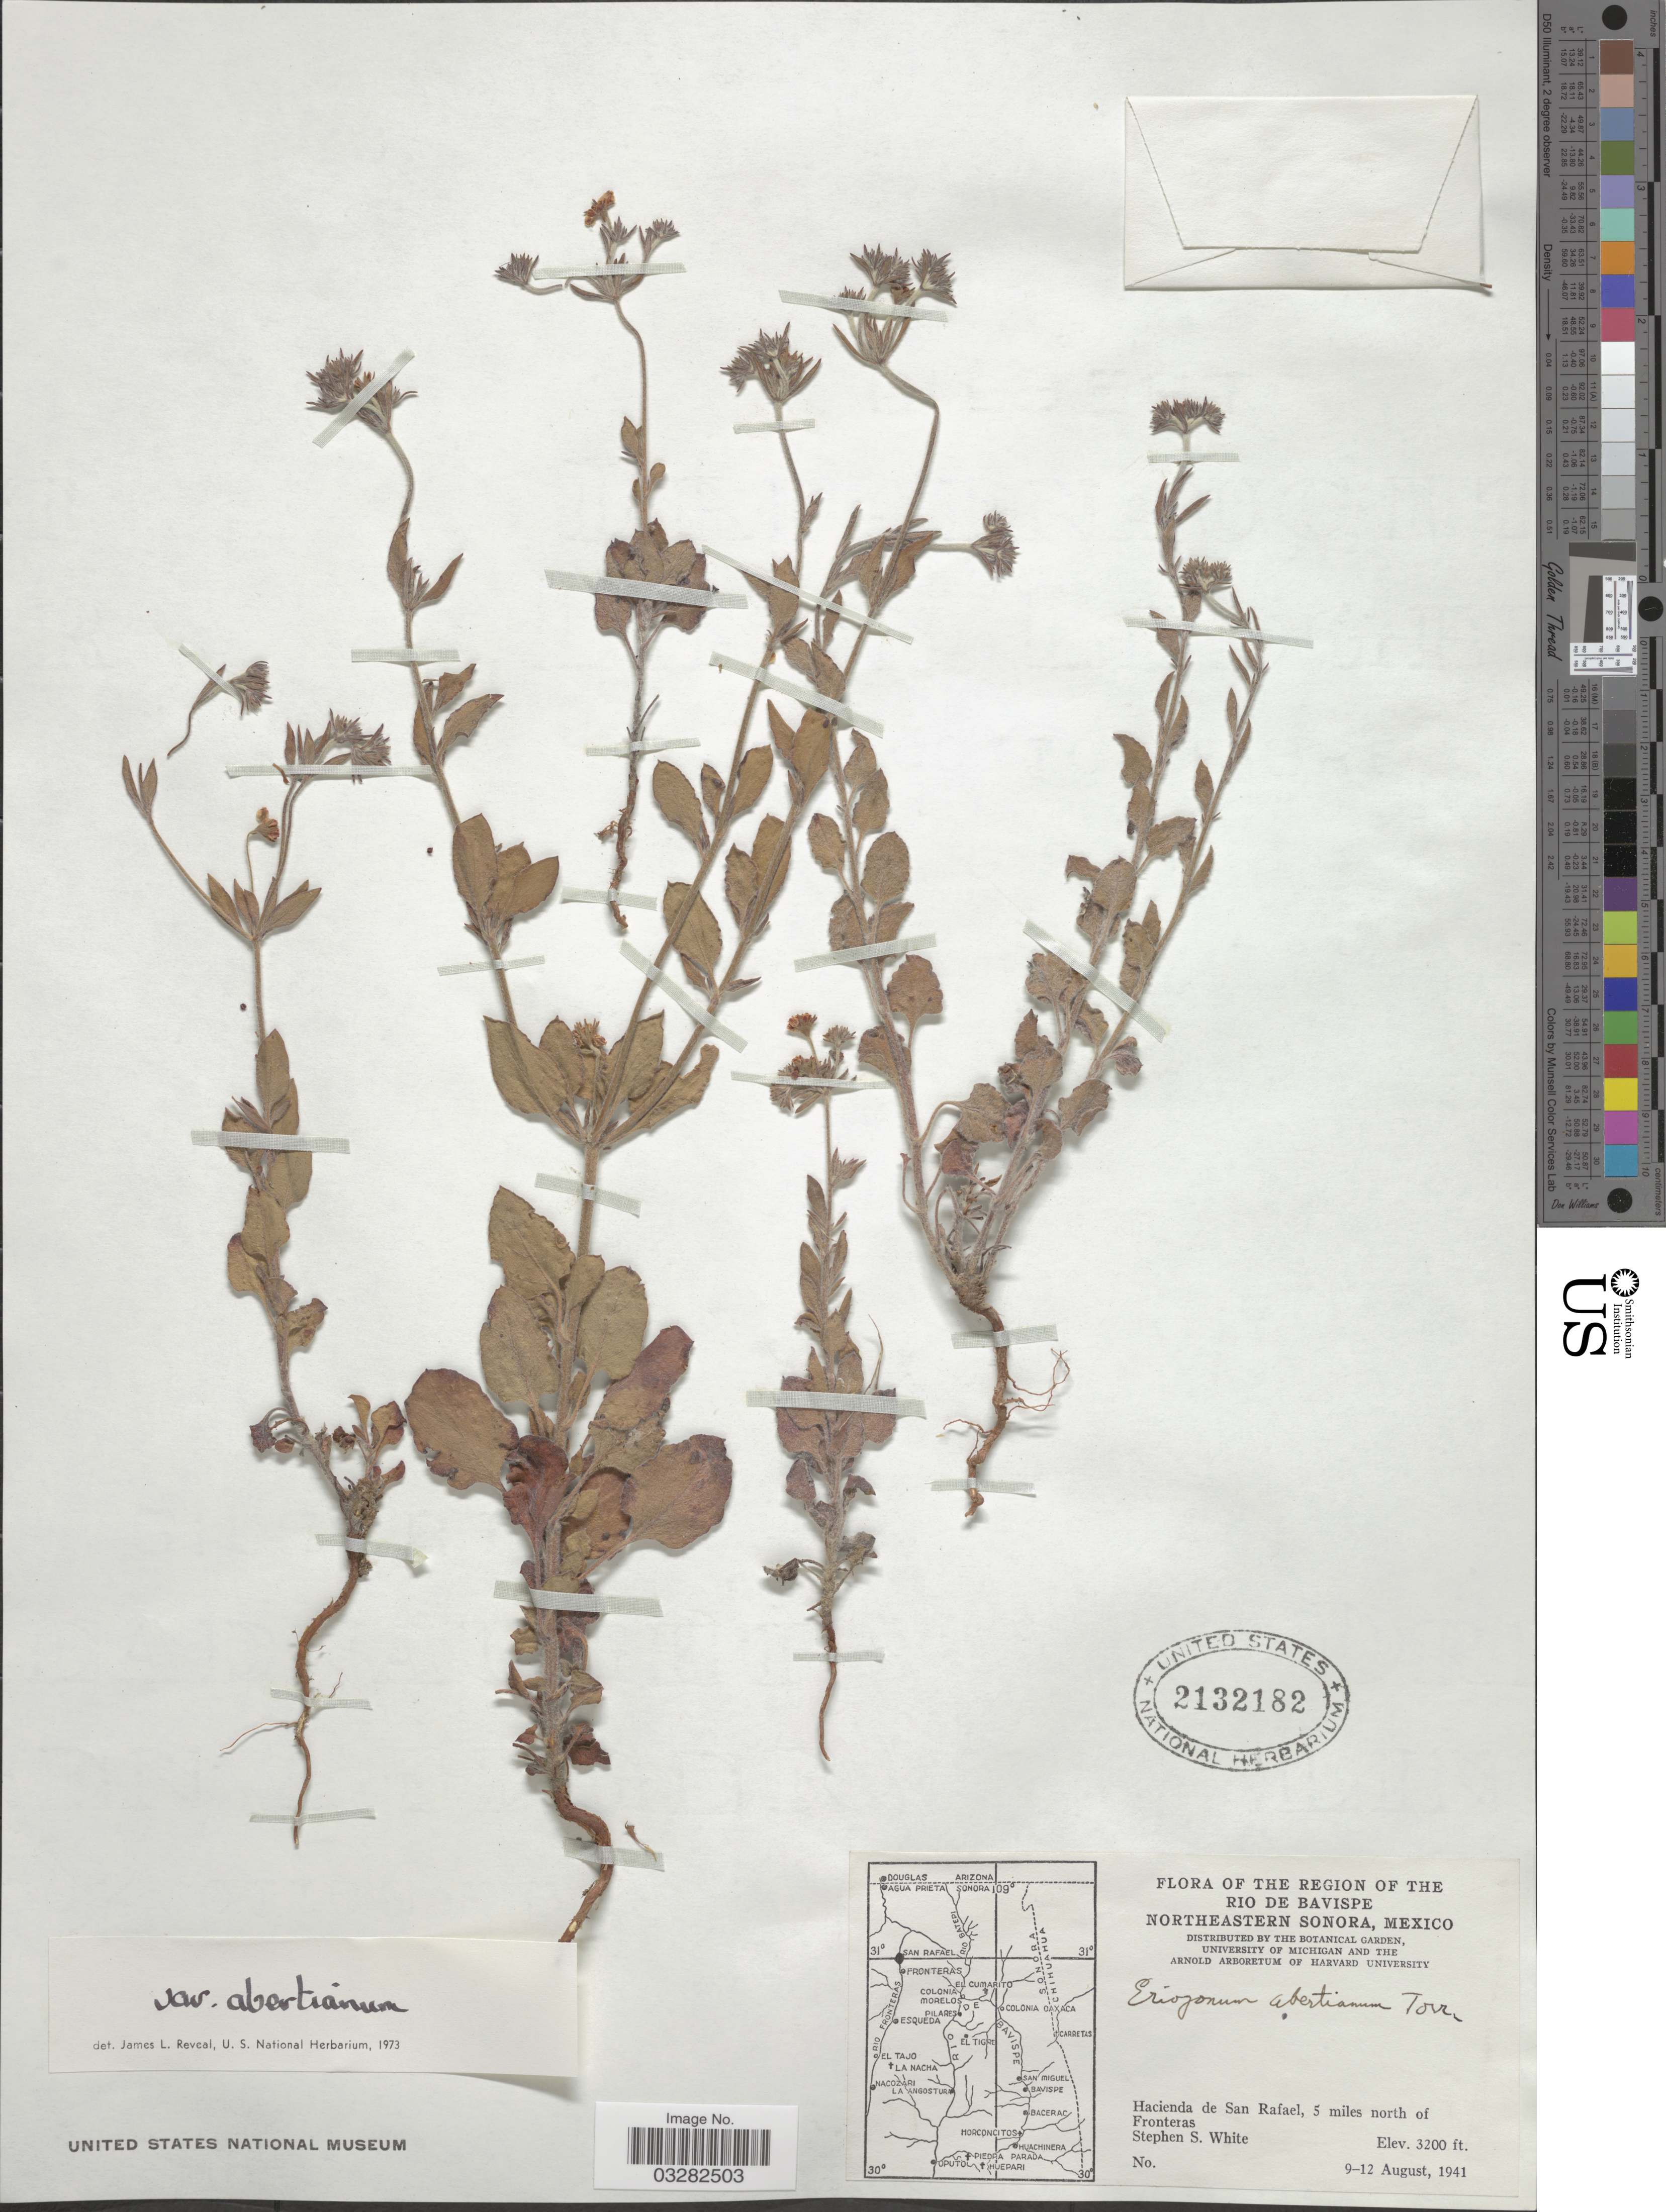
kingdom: Plantae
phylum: Tracheophyta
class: Magnoliopsida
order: Caryophyllales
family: Polygonaceae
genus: Eriogonum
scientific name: Eriogonum abertianum var. abertianum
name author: Torr.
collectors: S. S. White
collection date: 1941-08-09/1941-08-12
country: Mexico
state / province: Sonora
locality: The region of the Rio de Bavispe. Northeastern Sonora. Hacienda de San Rafael, 5 miles north of Fronteras.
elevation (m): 975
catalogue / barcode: US 2132182